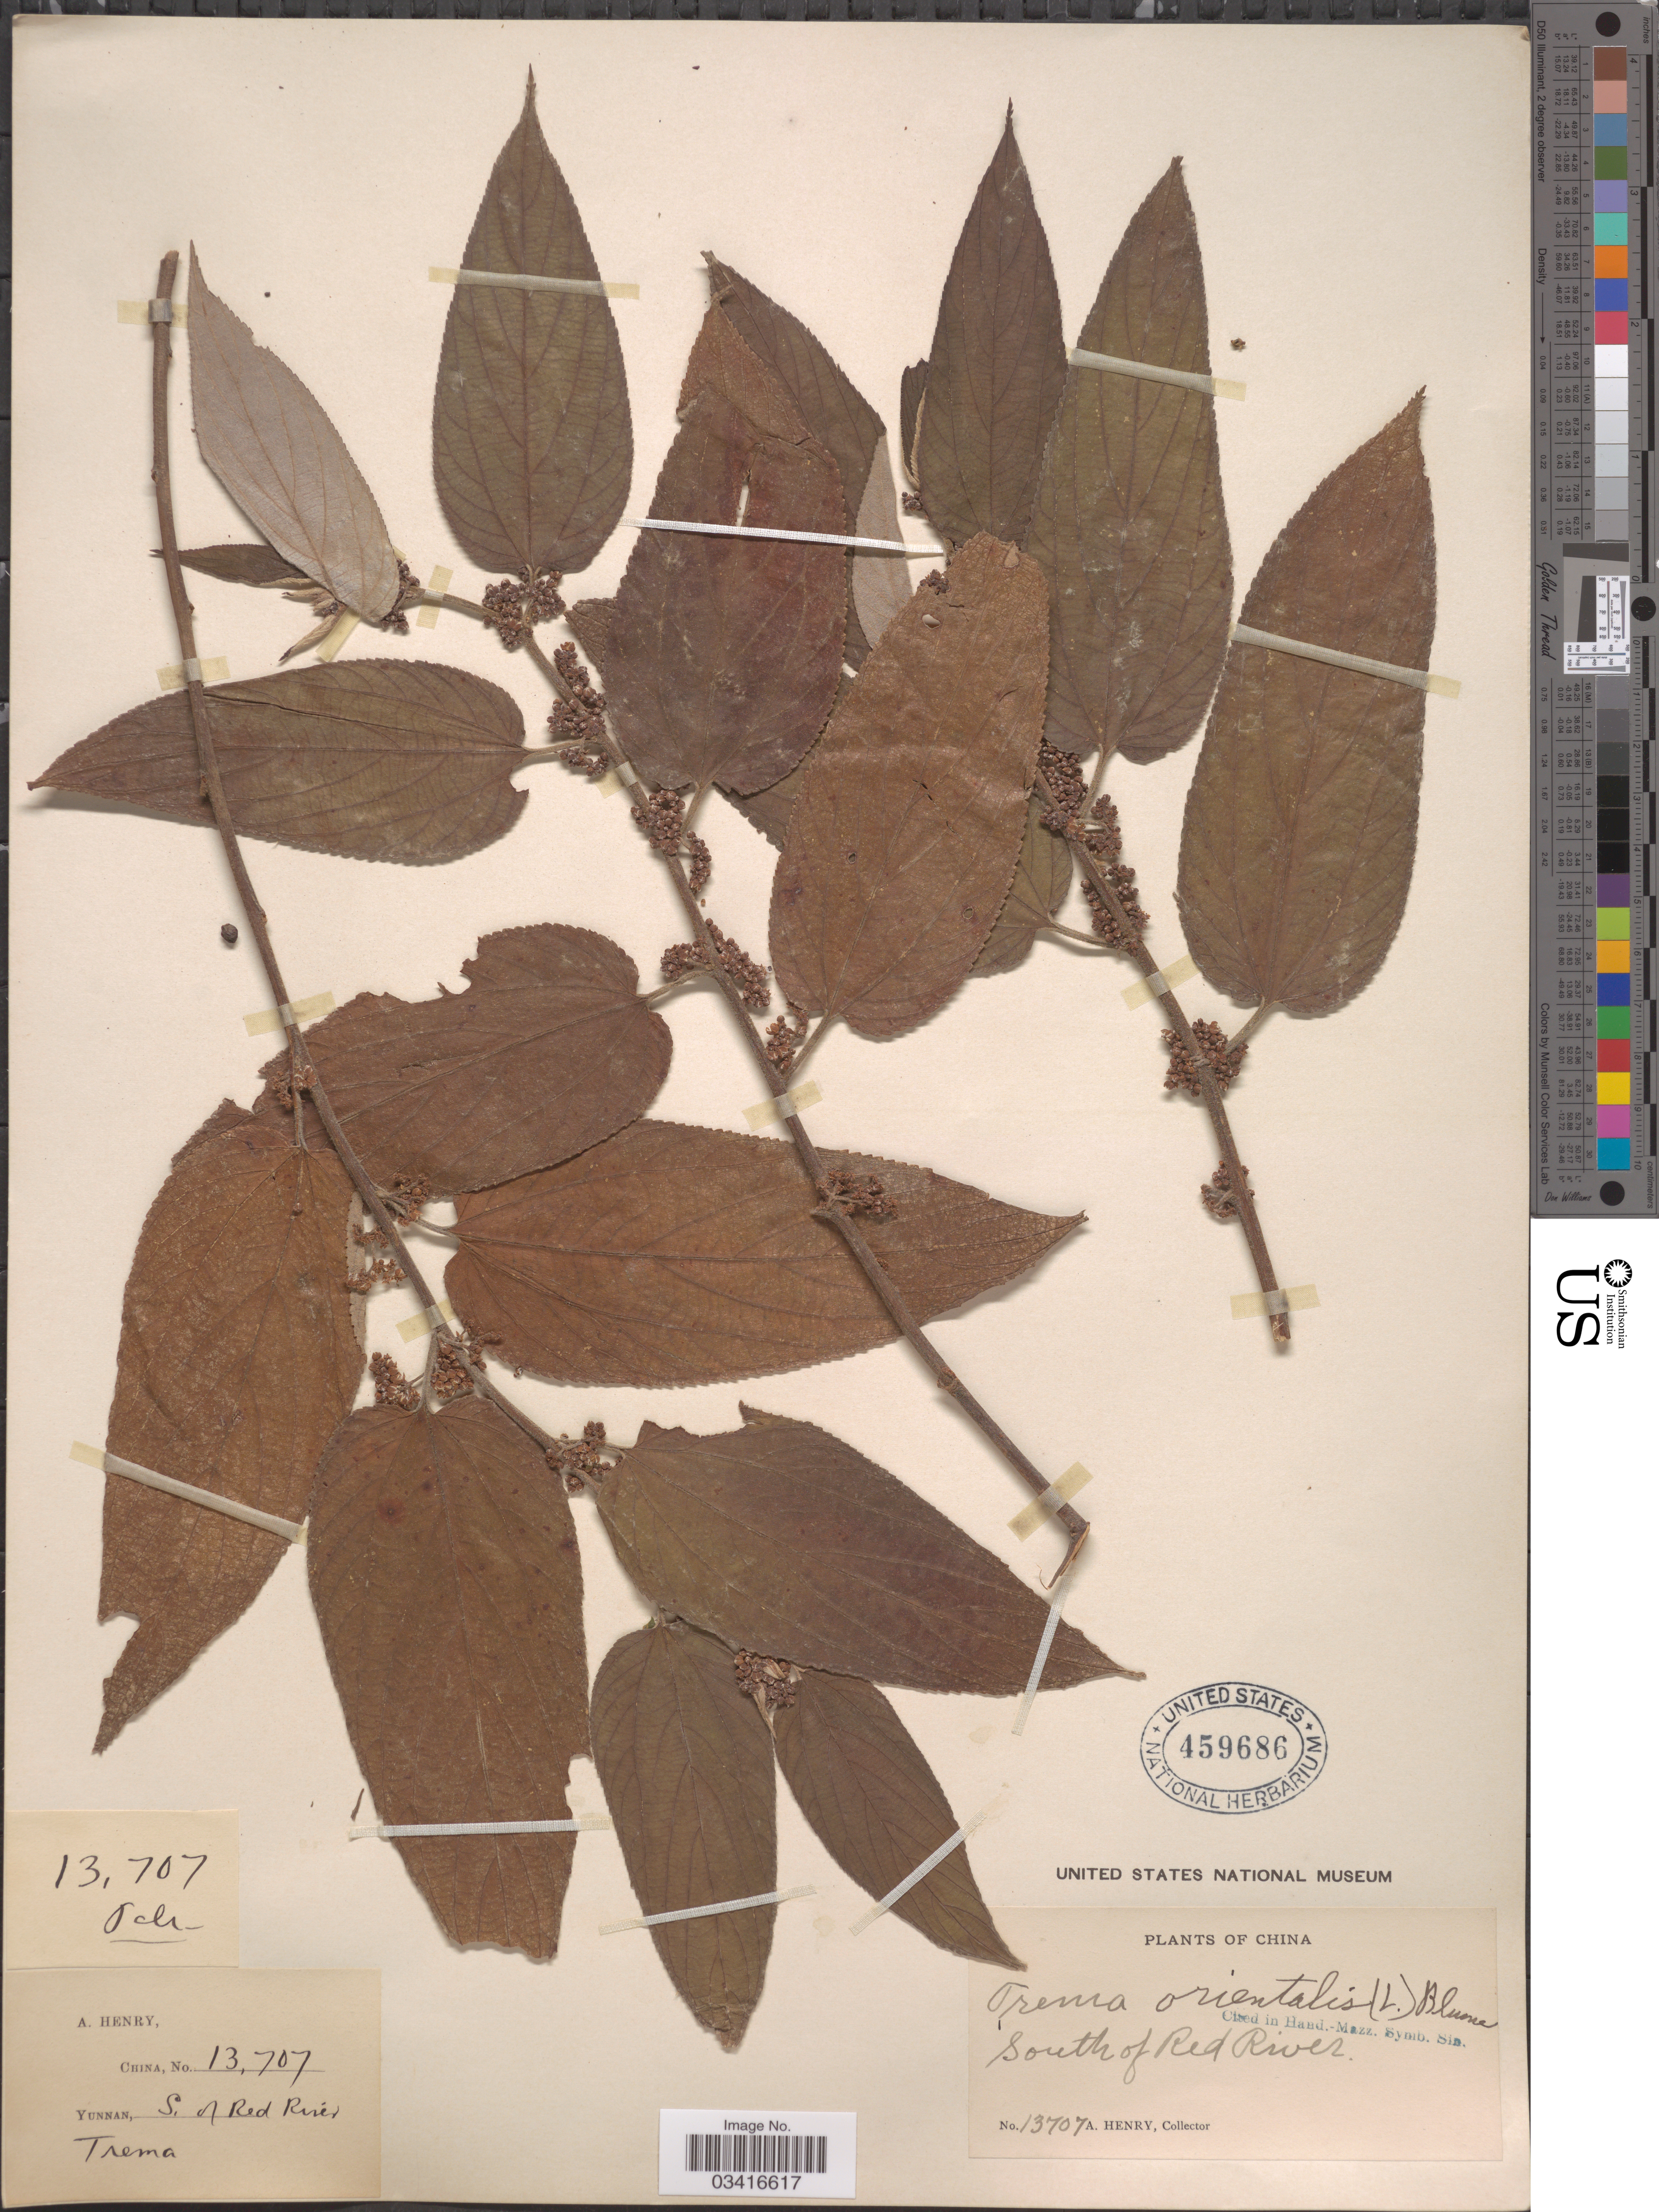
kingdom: Plantae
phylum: Tracheophyta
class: Magnoliopsida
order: Rosales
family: Cannabaceae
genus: Trema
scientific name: Trema orientale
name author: (L.) Blume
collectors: A. Henry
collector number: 13707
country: China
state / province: Yunnan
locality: South of Red River.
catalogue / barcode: US 459686